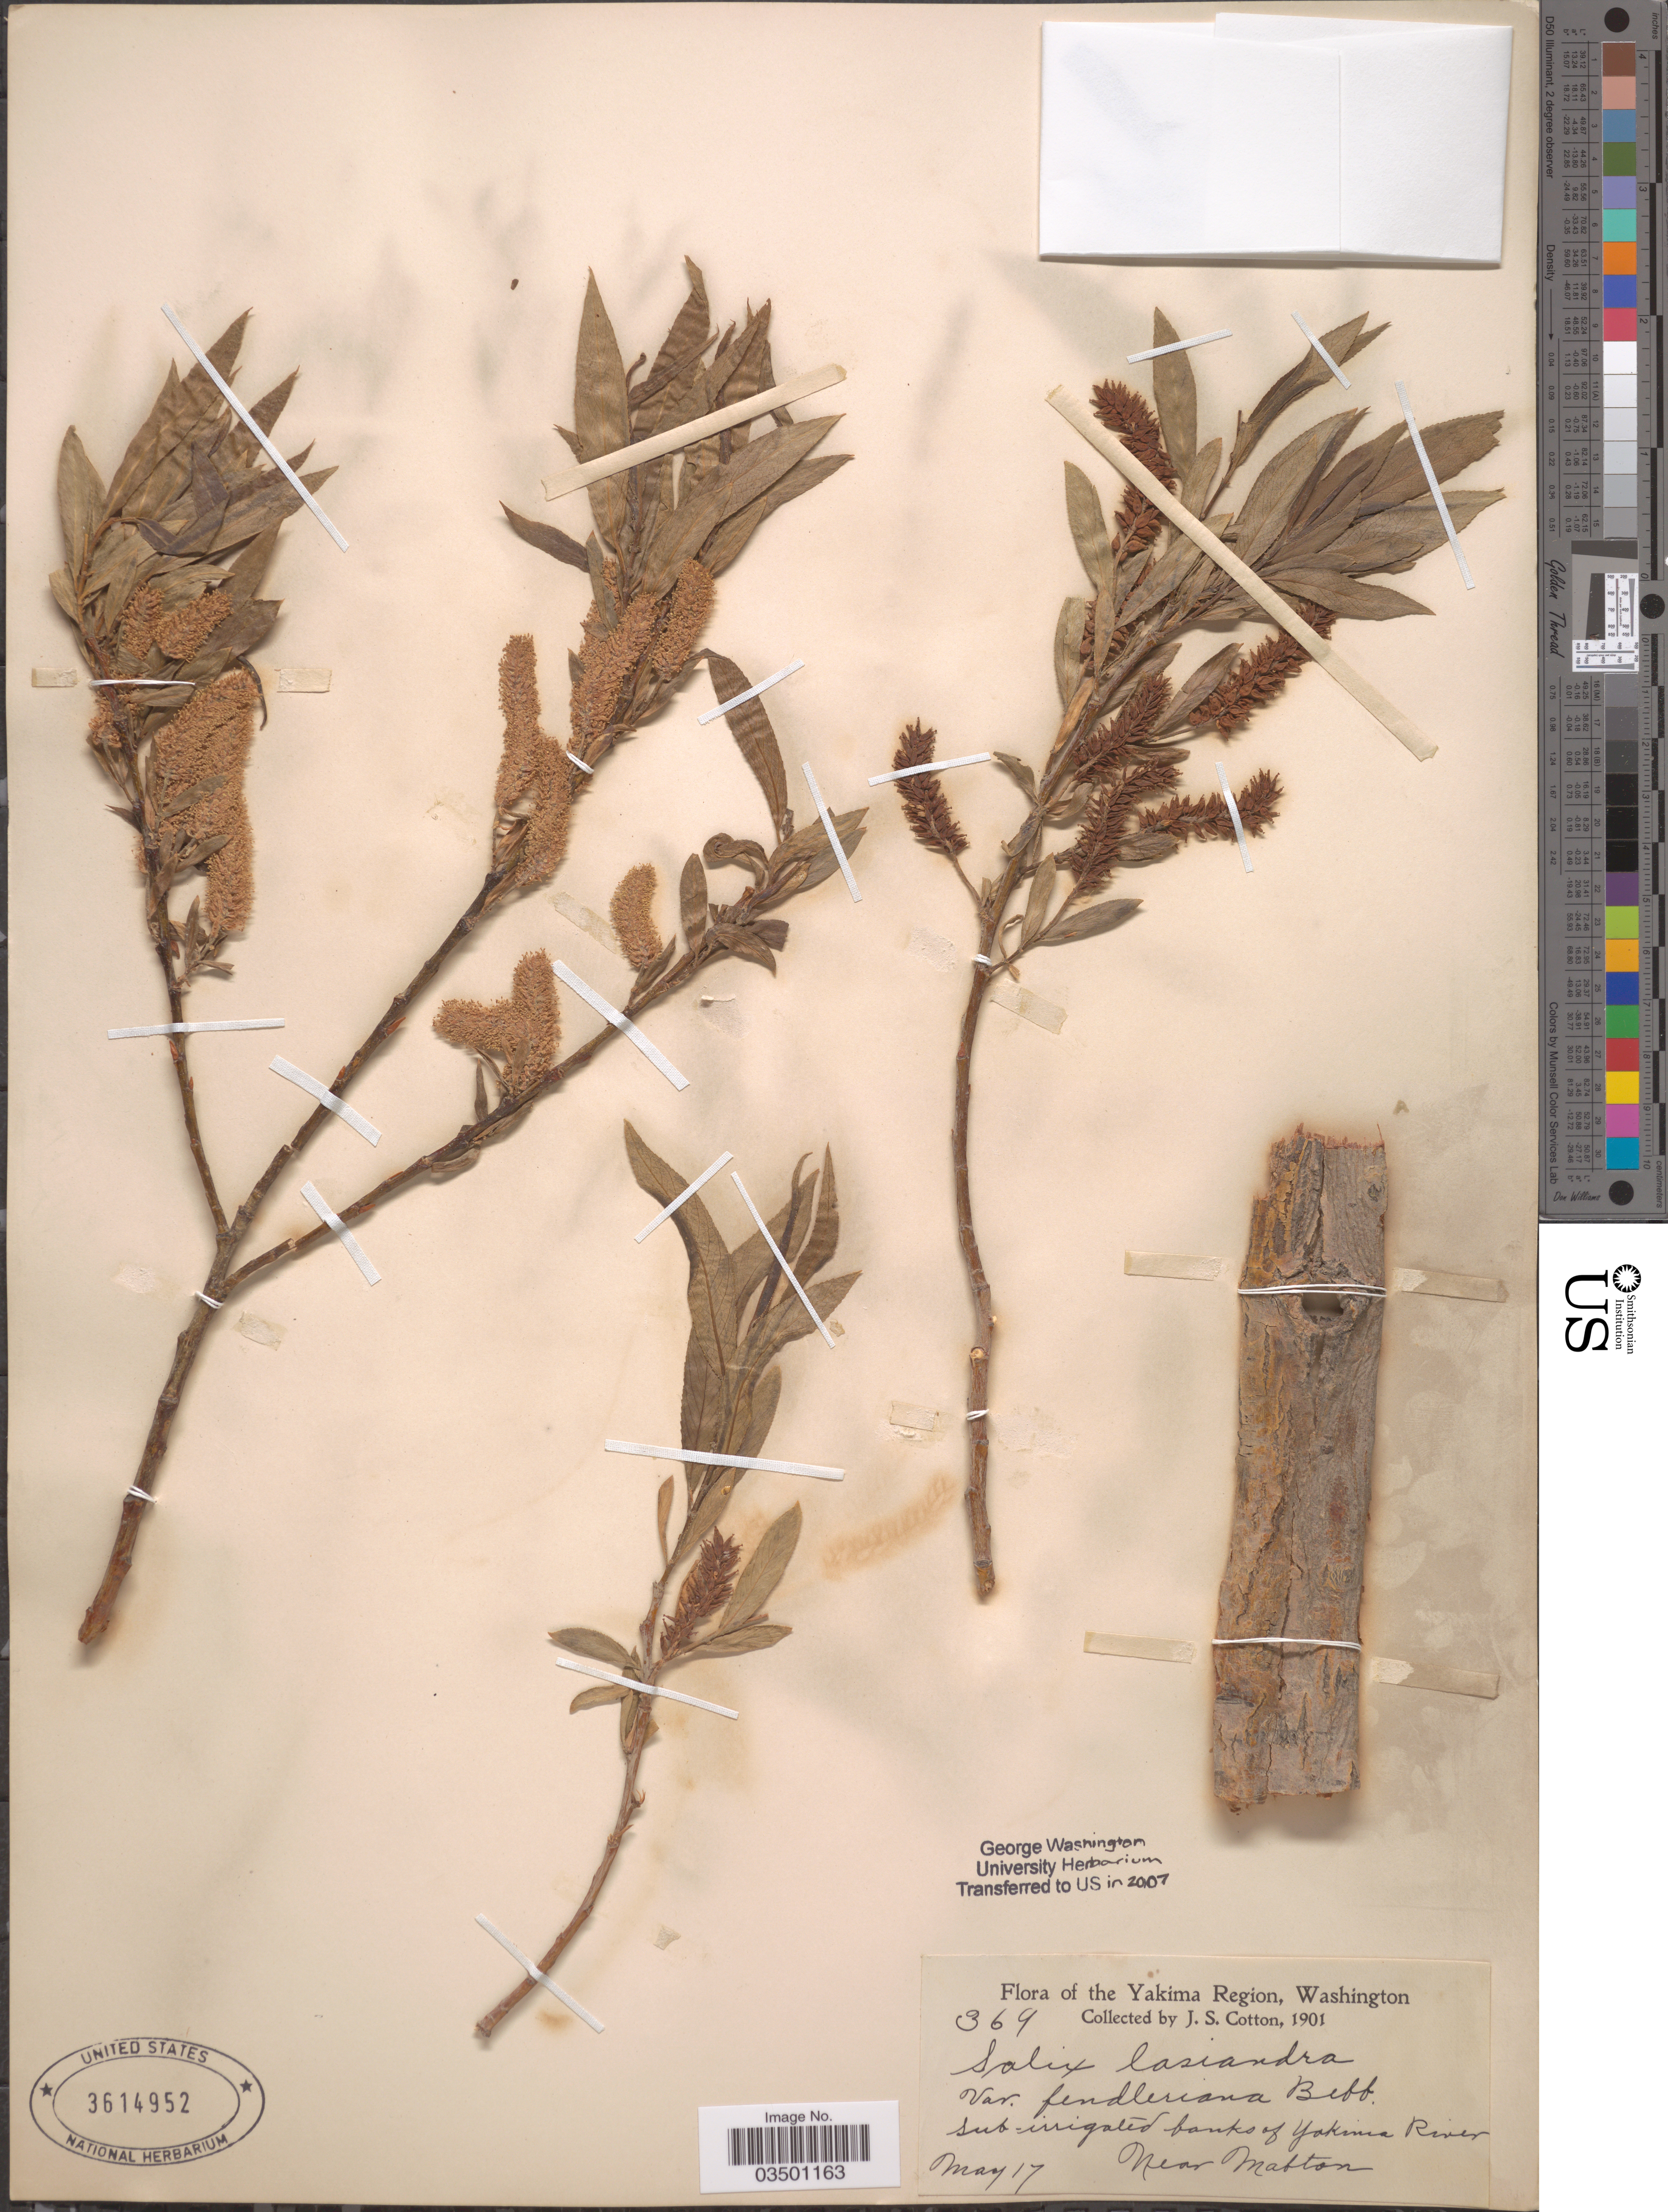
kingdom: Plantae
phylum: Tracheophyta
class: Magnoliopsida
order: Malpighiales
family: Salicaceae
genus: Salix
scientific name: Salix lasiandra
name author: Benth.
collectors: J. S. Cotton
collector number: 369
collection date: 1901-05-17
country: United States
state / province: Washington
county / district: Yakima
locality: Yakima Region. Sub-irrigated banks of Yakima River. Near Mabton.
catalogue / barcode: US 3614952